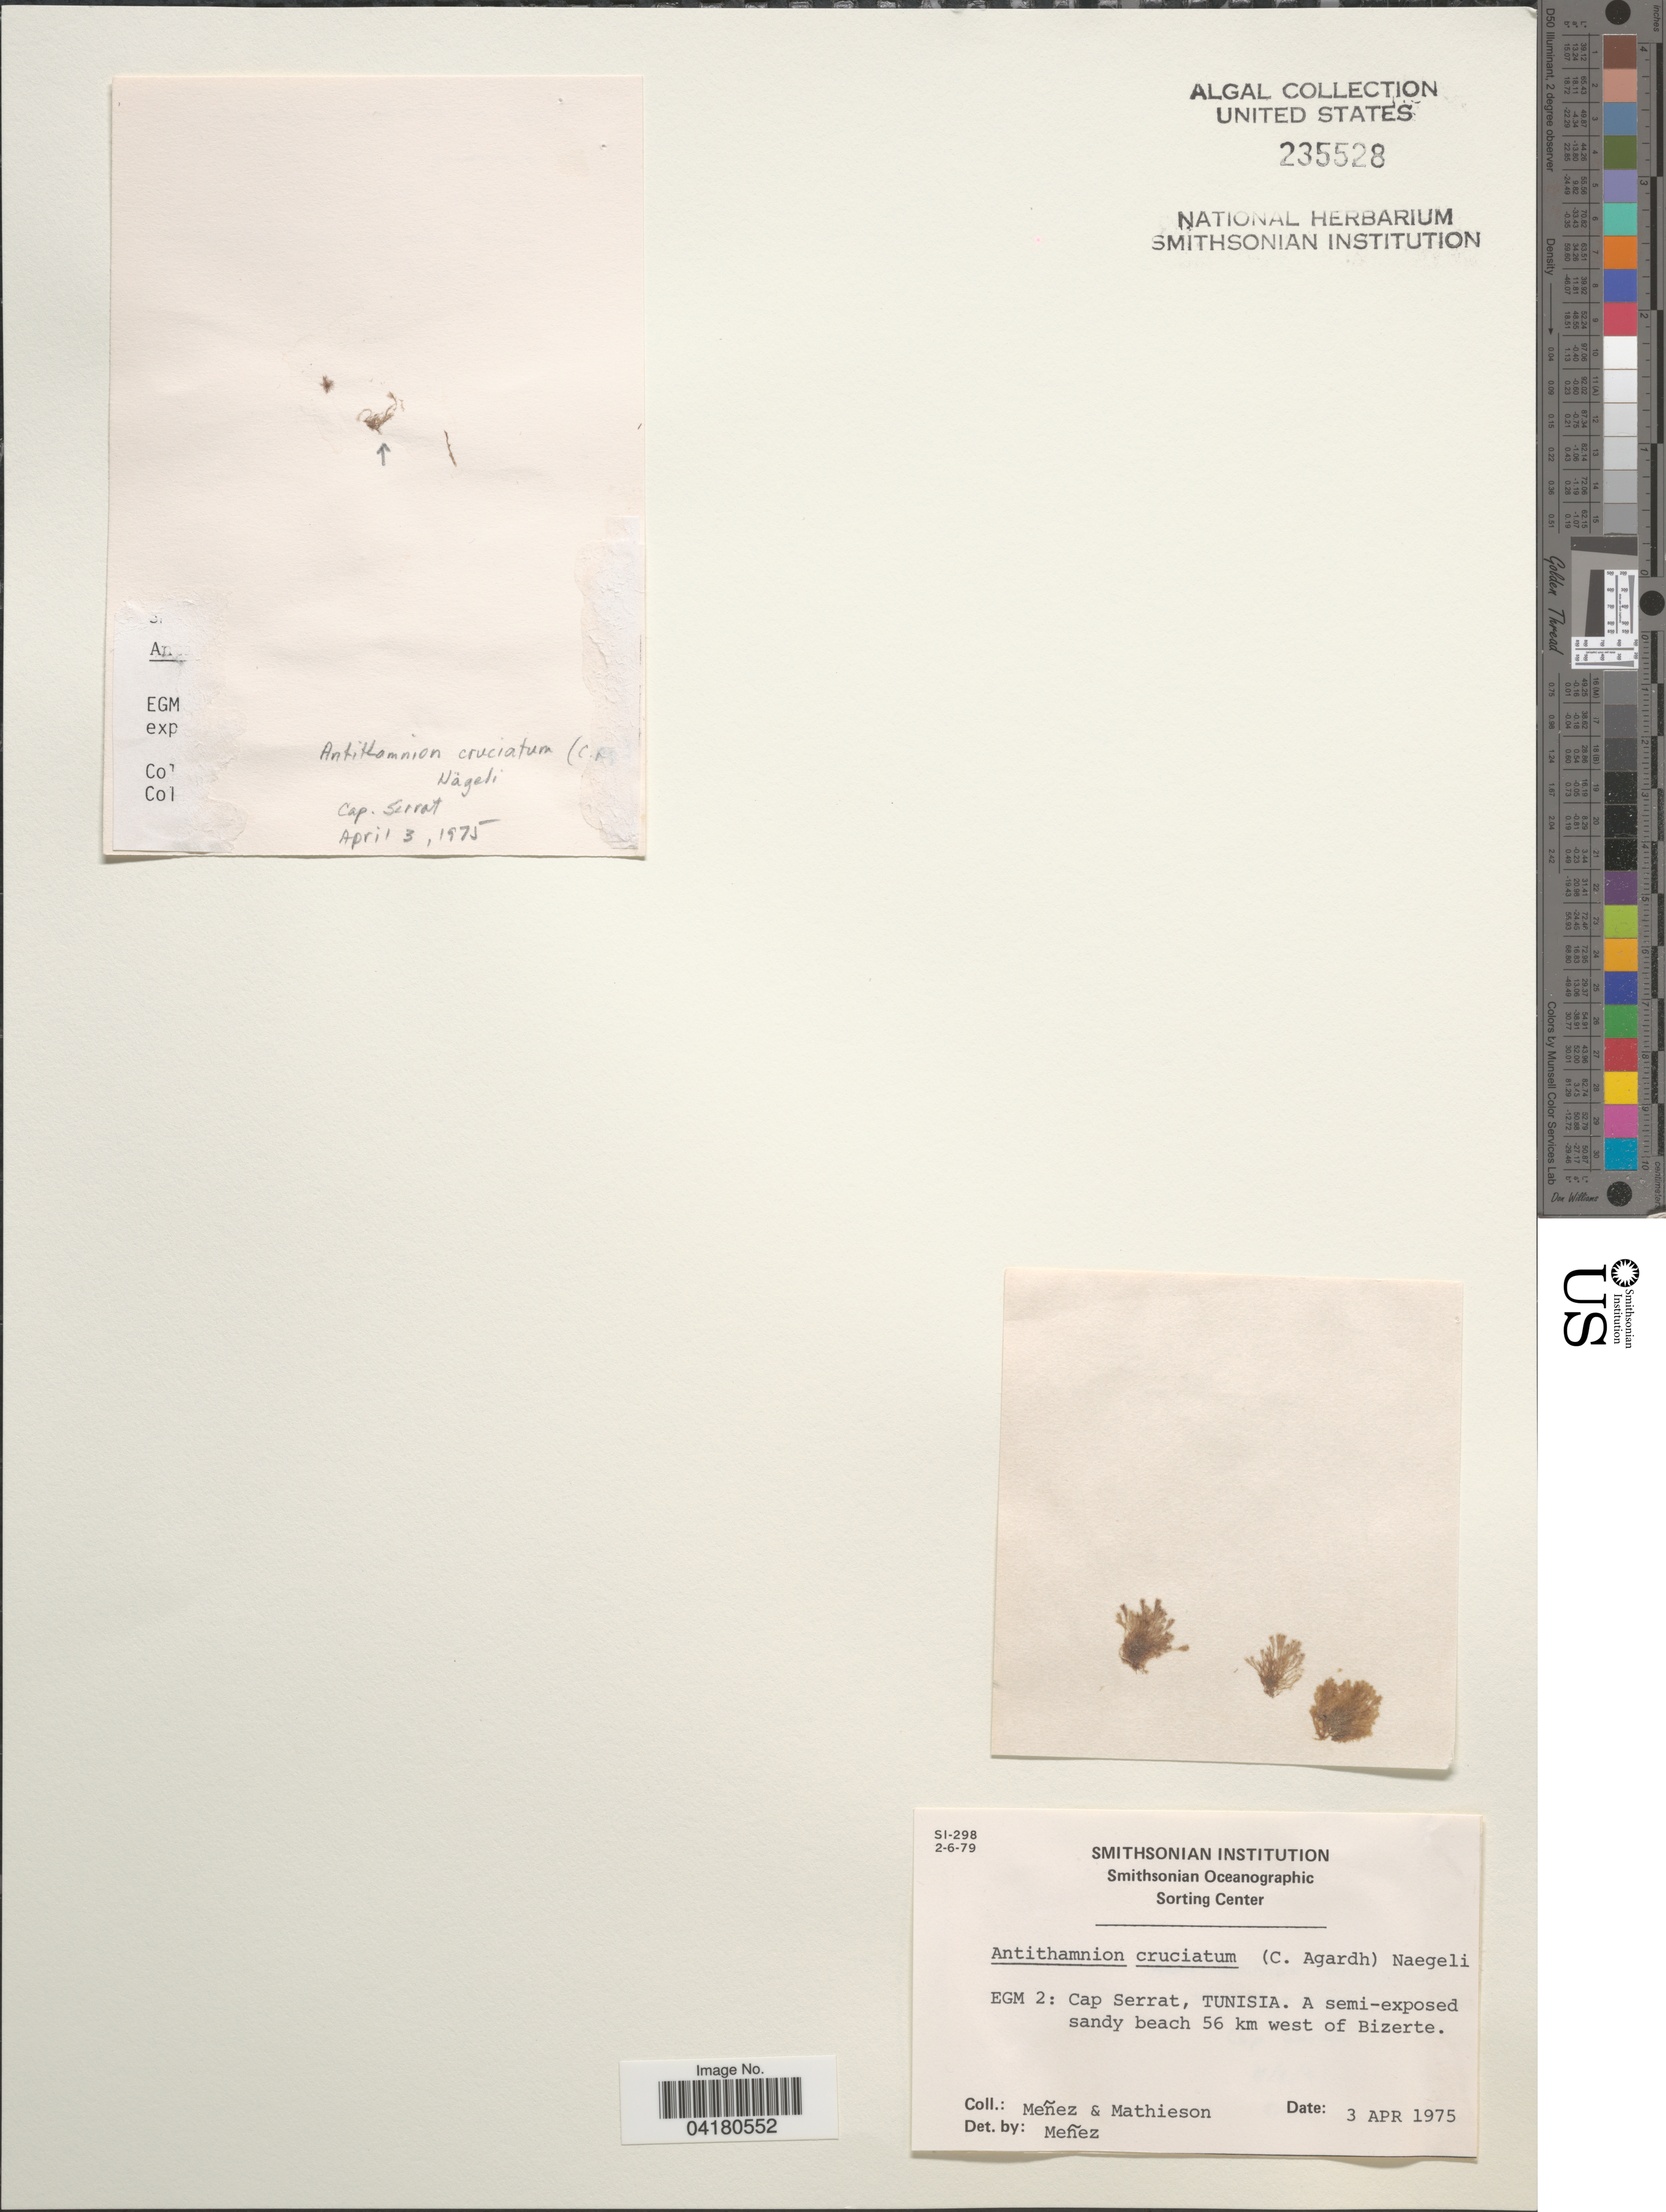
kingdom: Plantae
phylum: Rhodophyta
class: Florideophyceae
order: Ceramiales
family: Ceramiaceae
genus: Antithamnion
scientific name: Antithamnion cruciatum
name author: (C. Agardh) Näg.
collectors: Menez & Mathieson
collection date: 1975-04-03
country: Tunisia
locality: EGM 2: Cap Serrat, Tunisia. A semi-exposed sandy beach 56 km west of Bizerte.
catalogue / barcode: US 235528